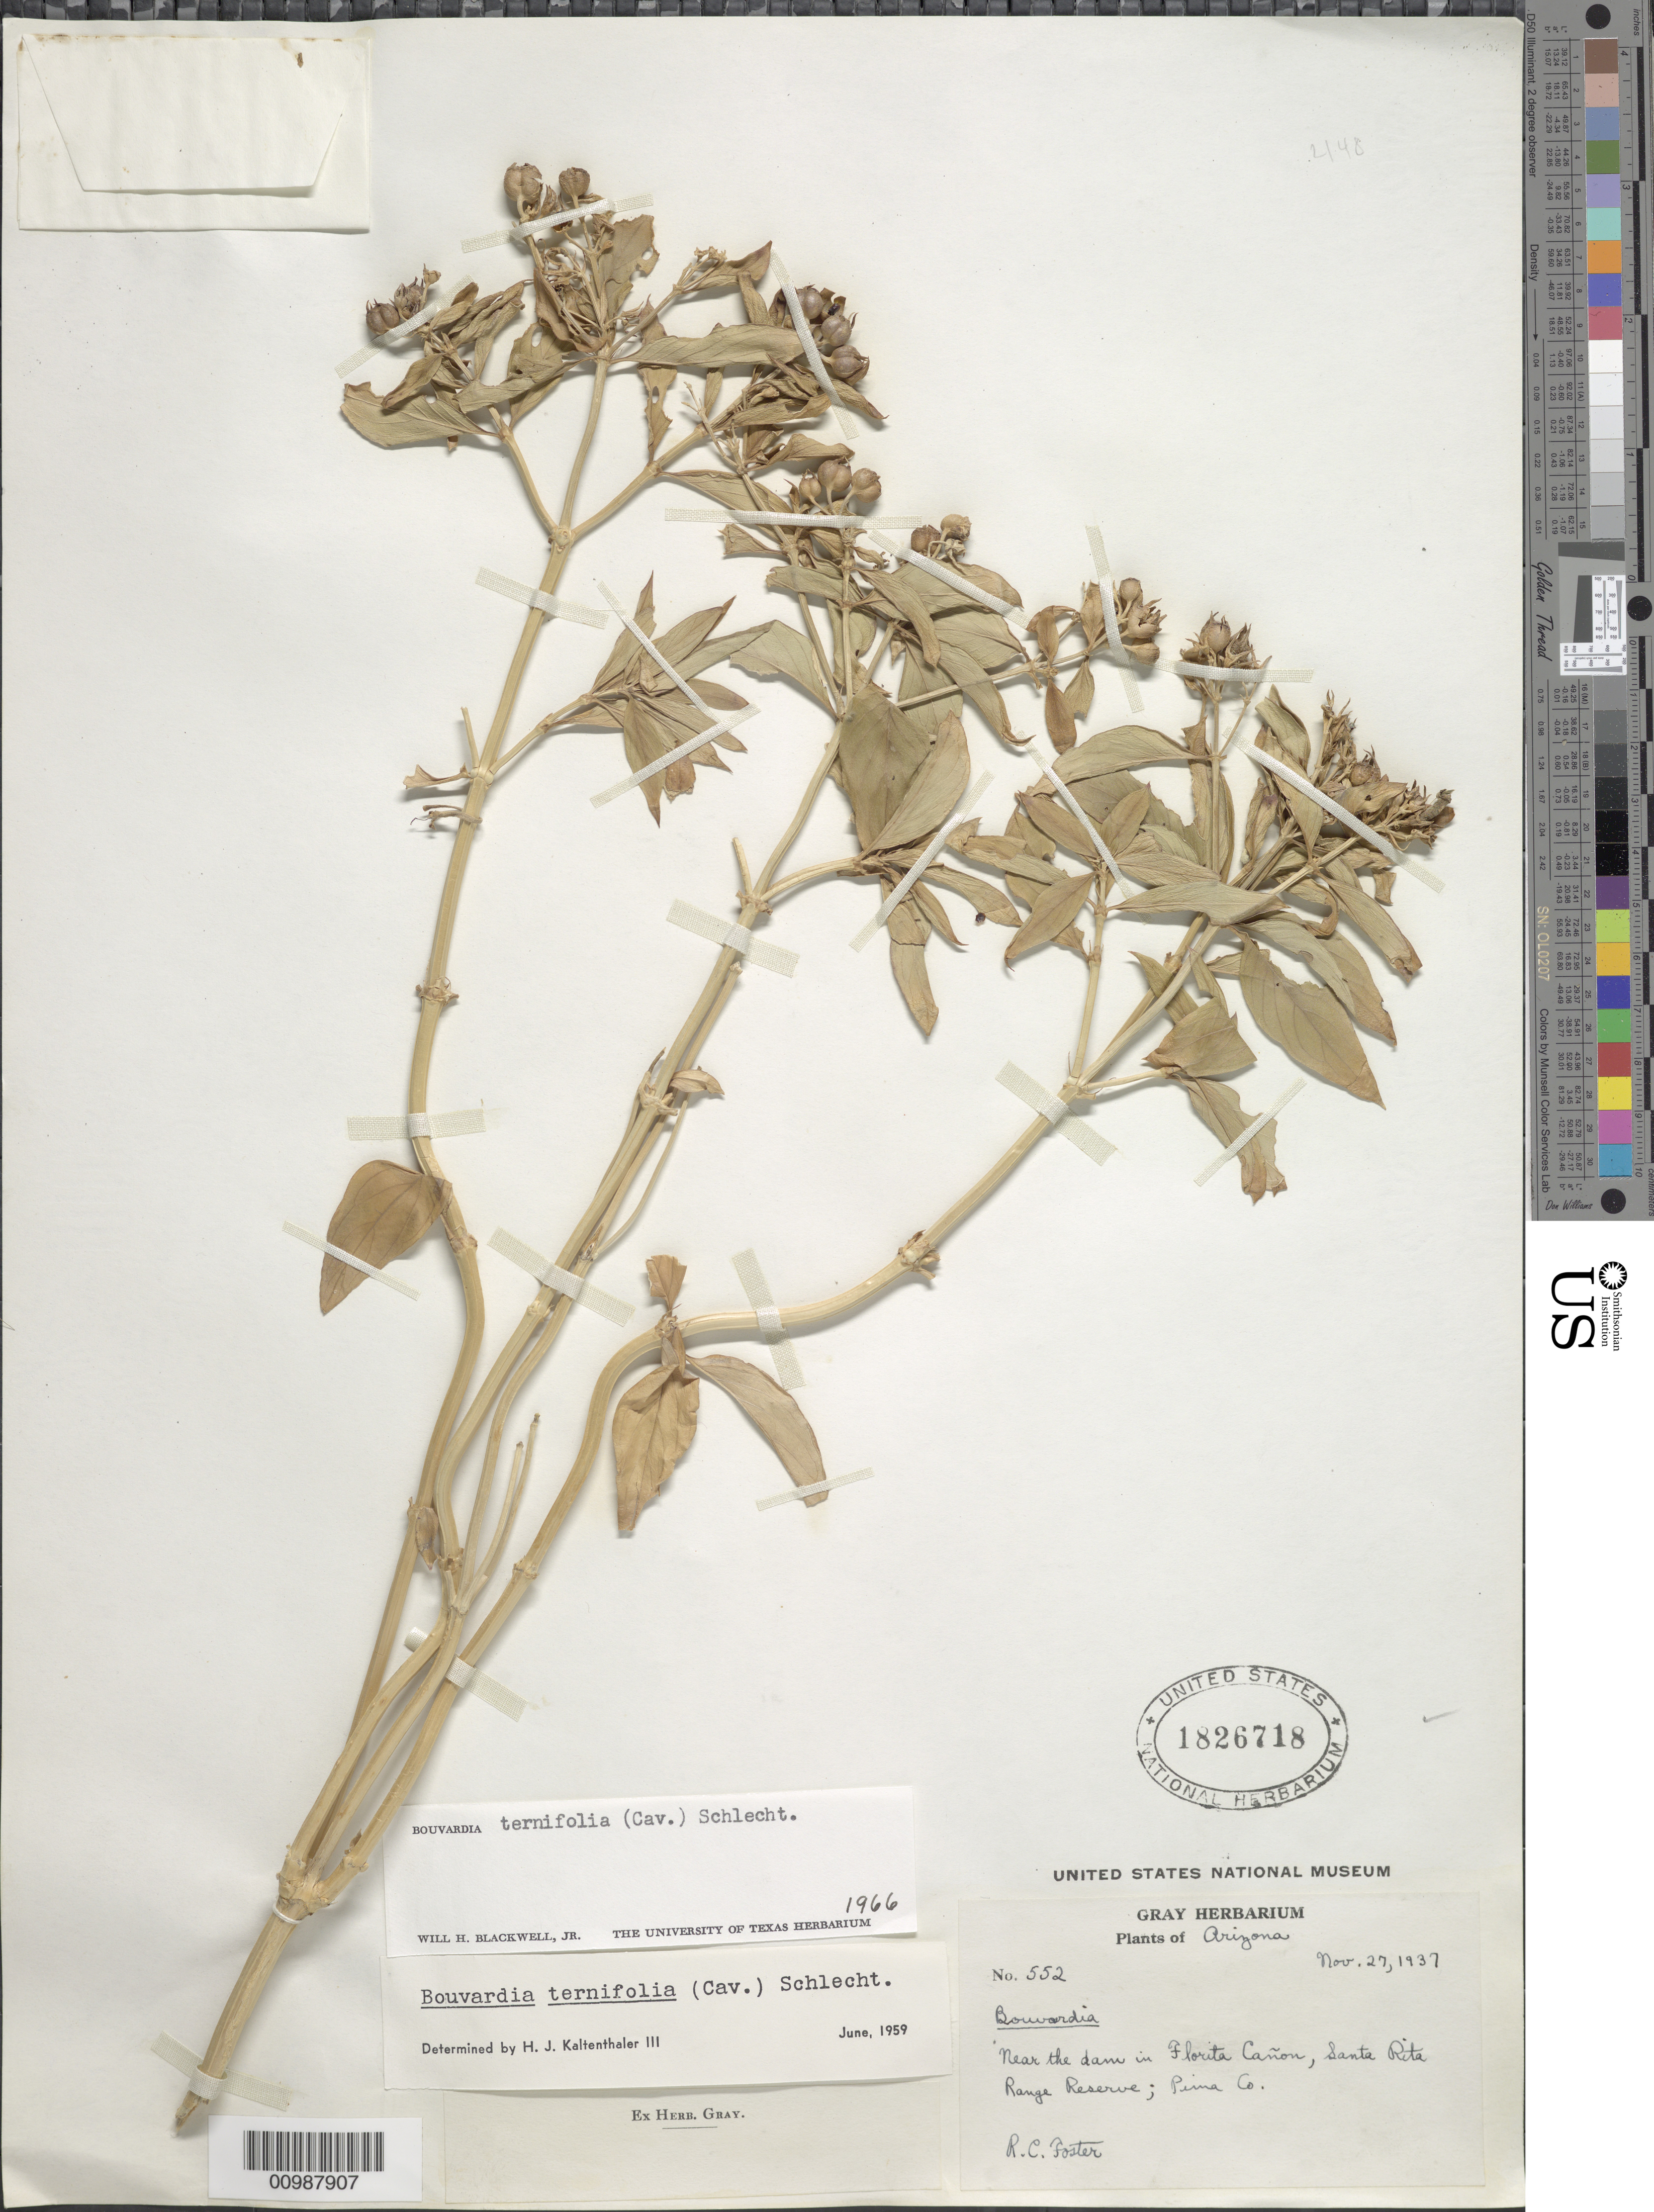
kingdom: Plantae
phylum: Tracheophyta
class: Magnoliopsida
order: Gentianales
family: Rubiaceae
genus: Bouvardia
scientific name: Bouvardia ternifolia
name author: (Cav.) Schltdl.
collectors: R. C. Foster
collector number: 552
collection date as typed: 27 Nov 1937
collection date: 1937-11-27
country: United States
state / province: Arizona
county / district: Pima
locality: Near the dam in Florita Canyon, Santa Rita Range Reserve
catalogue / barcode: US 1826718